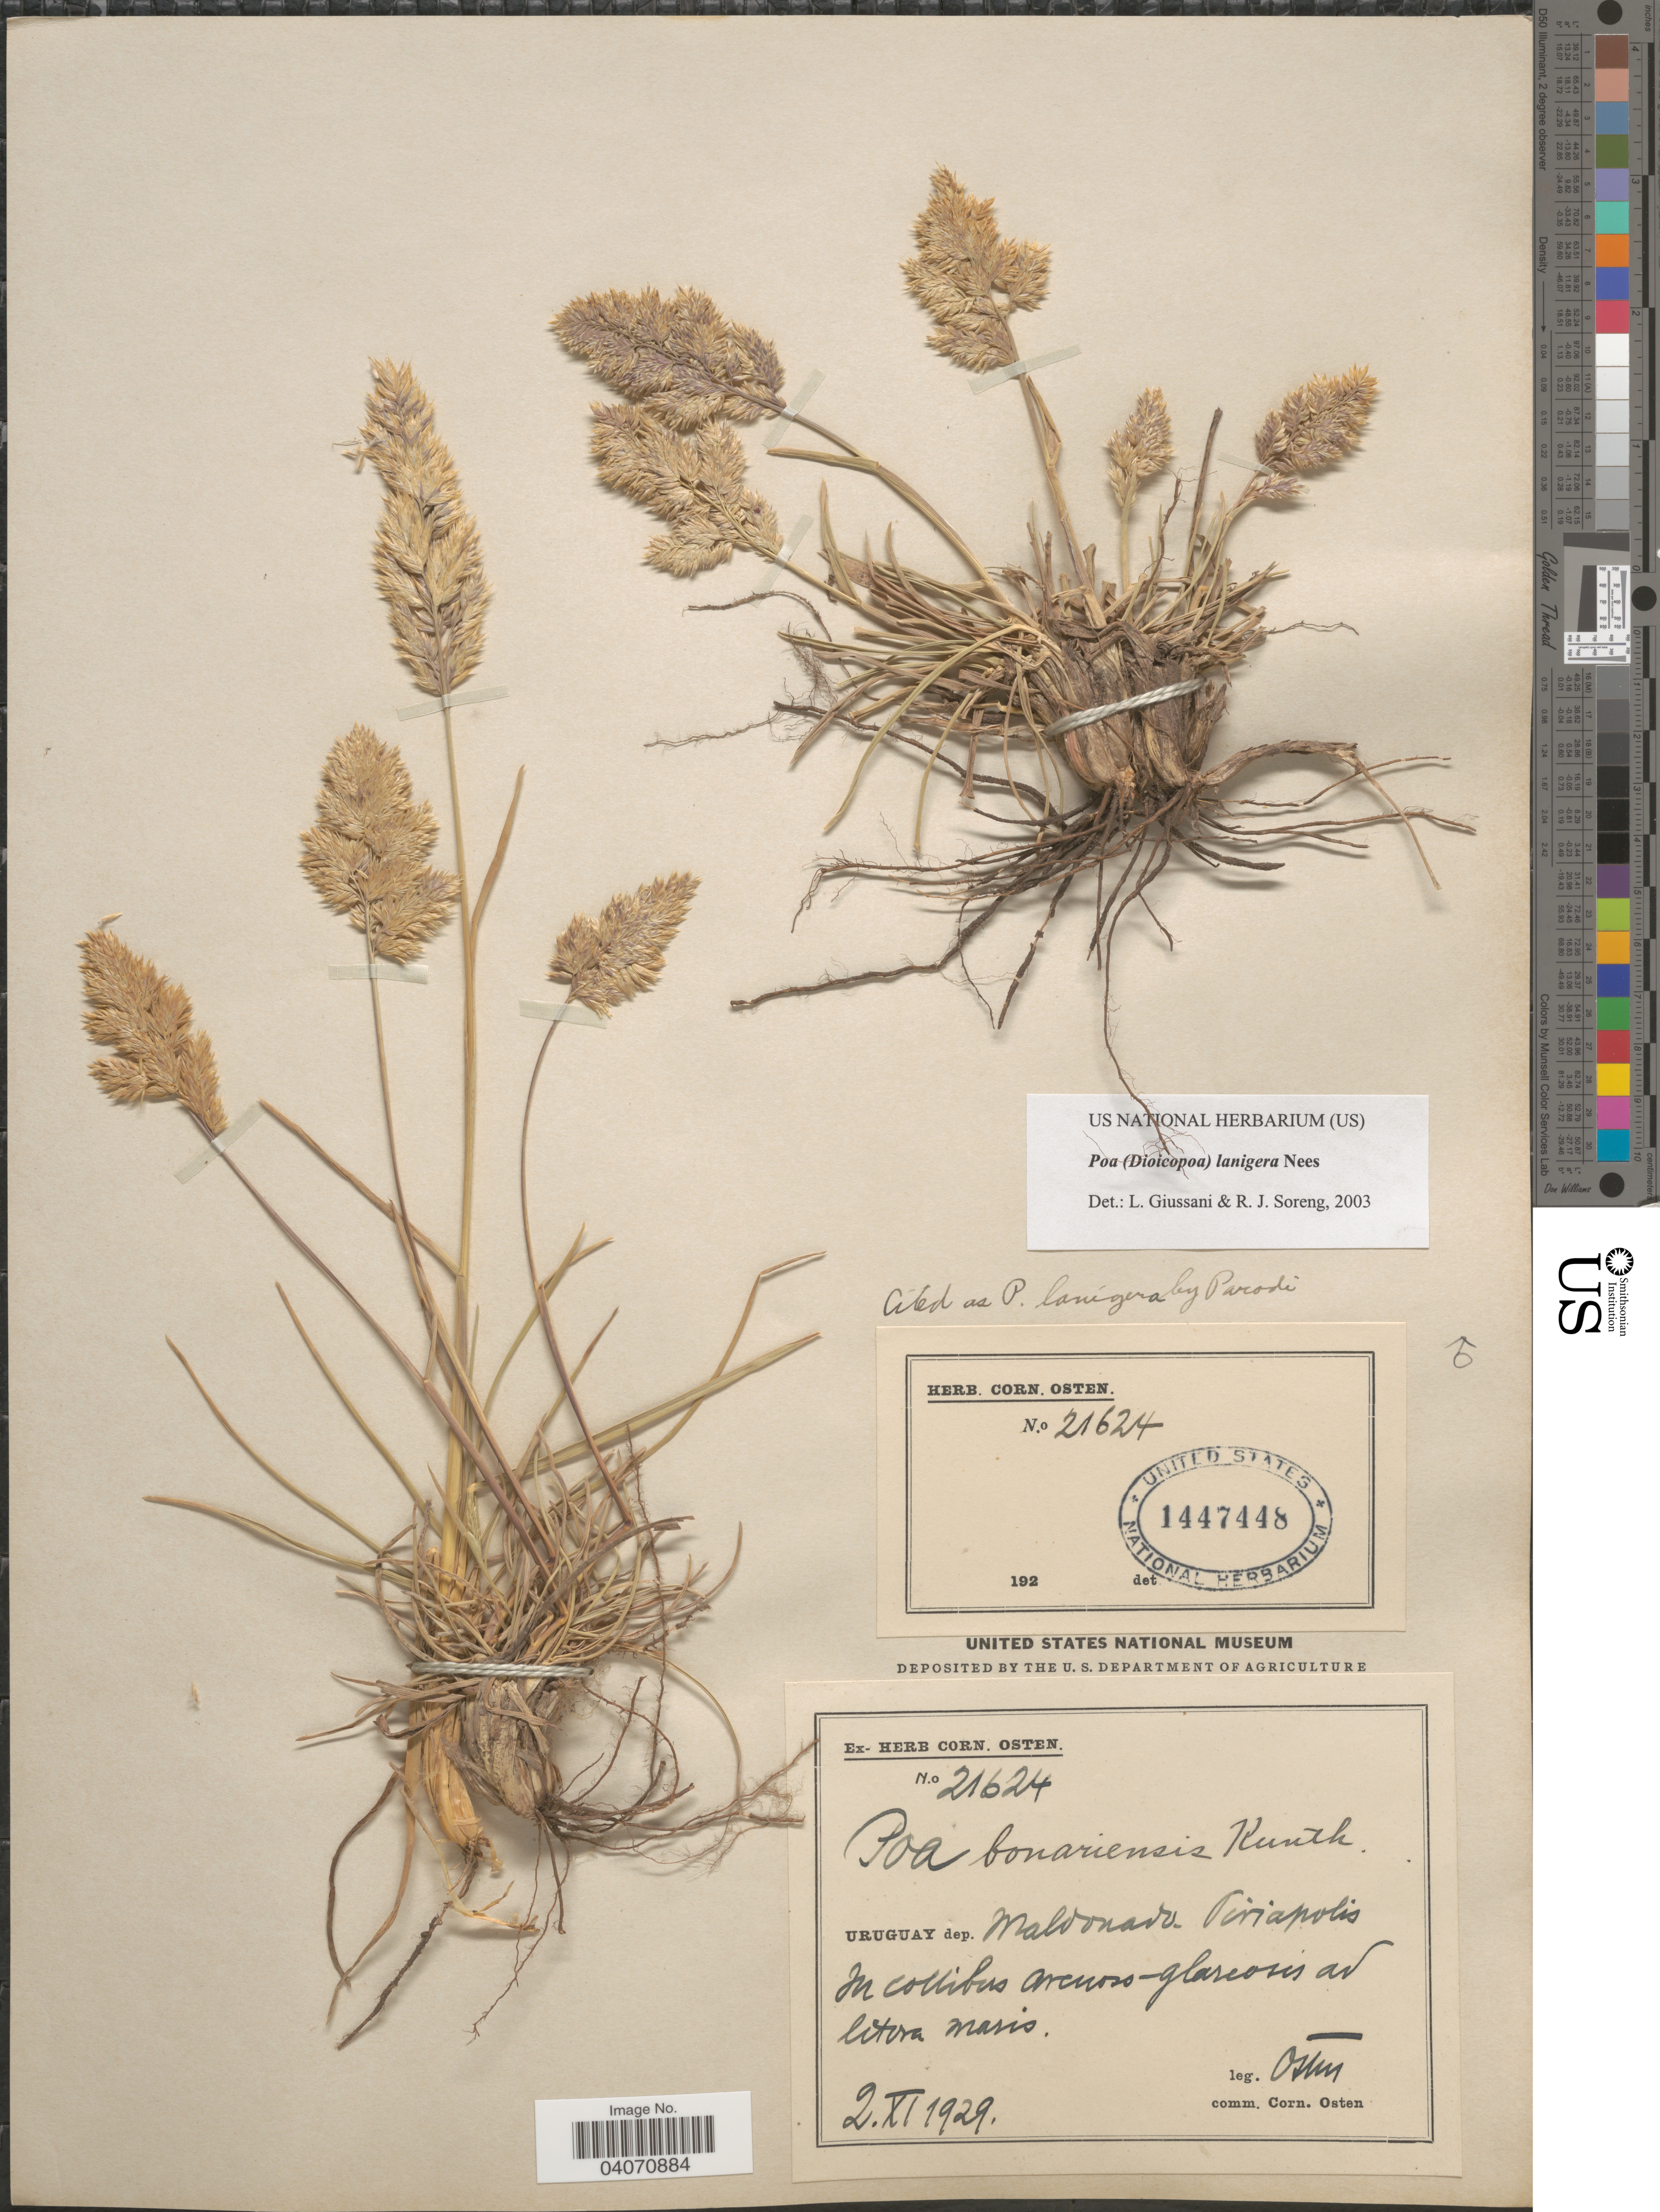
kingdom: Plantae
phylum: Tracheophyta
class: Liliopsida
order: Poales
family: Poaceae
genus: Poa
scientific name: Poa lanigera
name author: Nees in Mart.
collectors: C. Osten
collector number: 21624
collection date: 1929-11-02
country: Uruguay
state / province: Maldonado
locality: Dep. Maldonado. Piriápolis. In collibus arenosis-glareosis ad litora maris.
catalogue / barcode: US 1447448